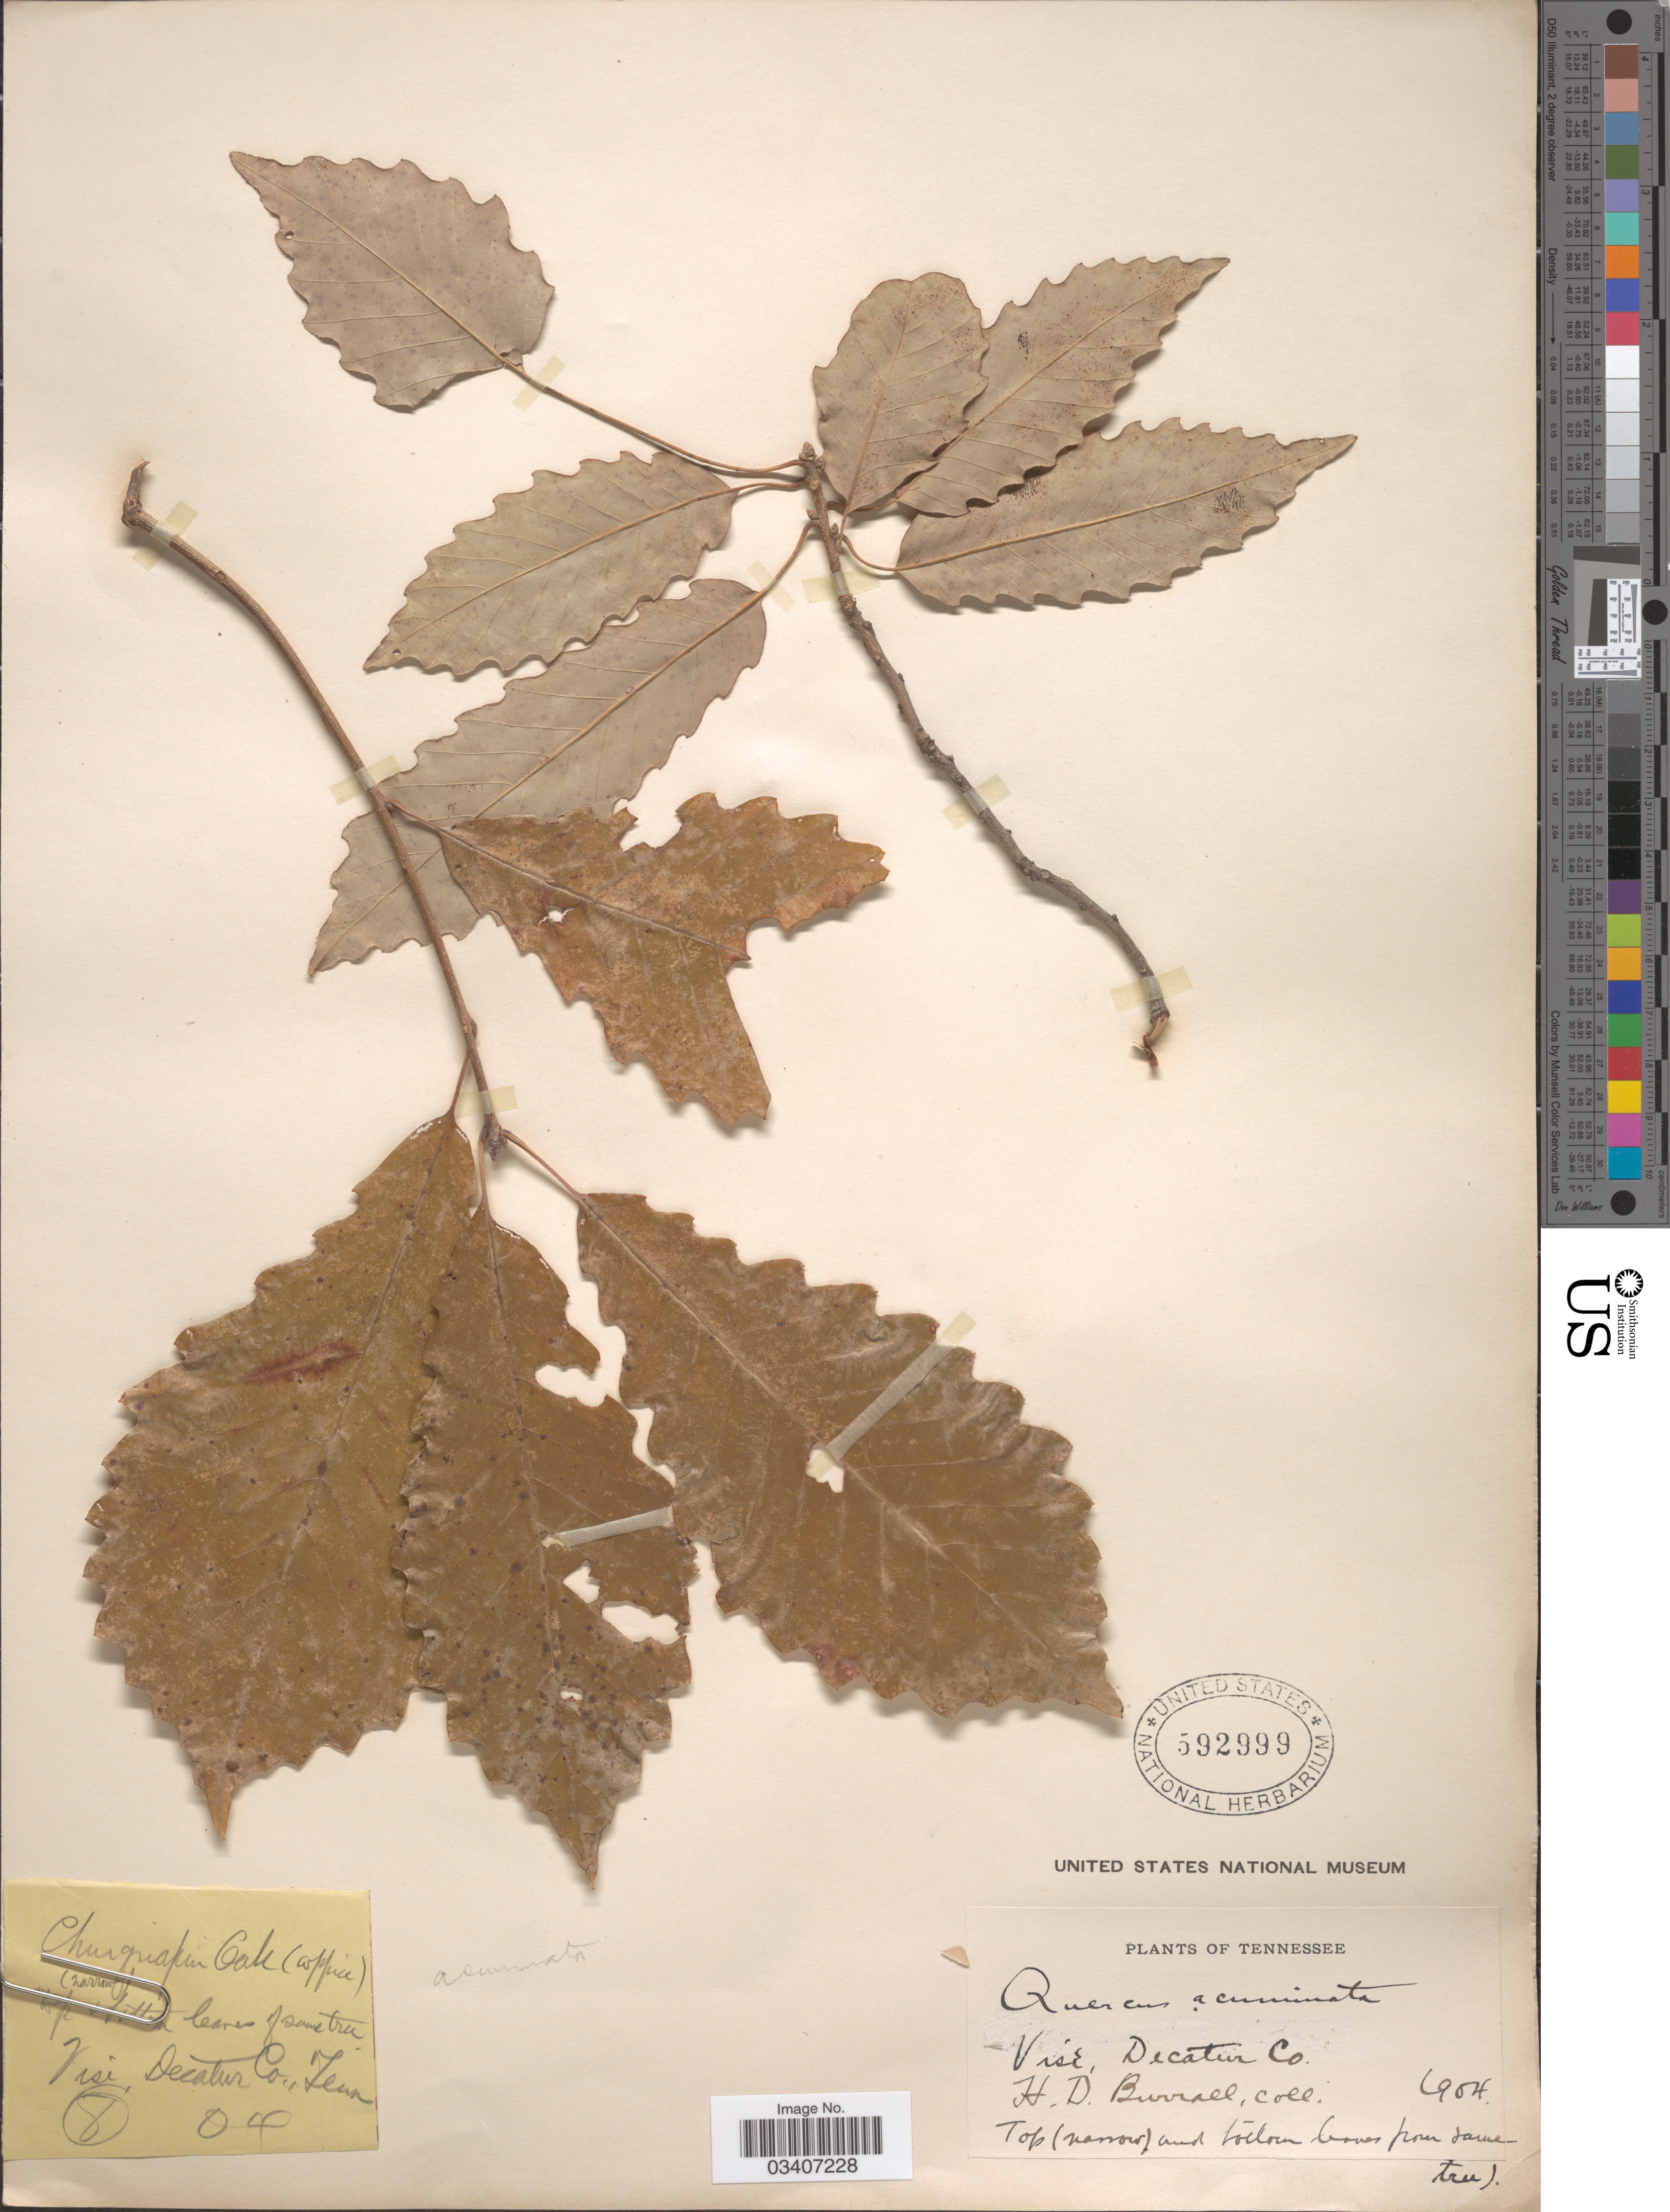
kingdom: Plantae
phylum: Tracheophyta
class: Magnoliopsida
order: Fagales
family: Fagaceae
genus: Quercus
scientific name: Quercus muehlenbergii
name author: Engelm.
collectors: H. Burrall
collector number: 8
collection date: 1904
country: United States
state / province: Tennessee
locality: Vise. Decatur Co.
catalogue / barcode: US 592999